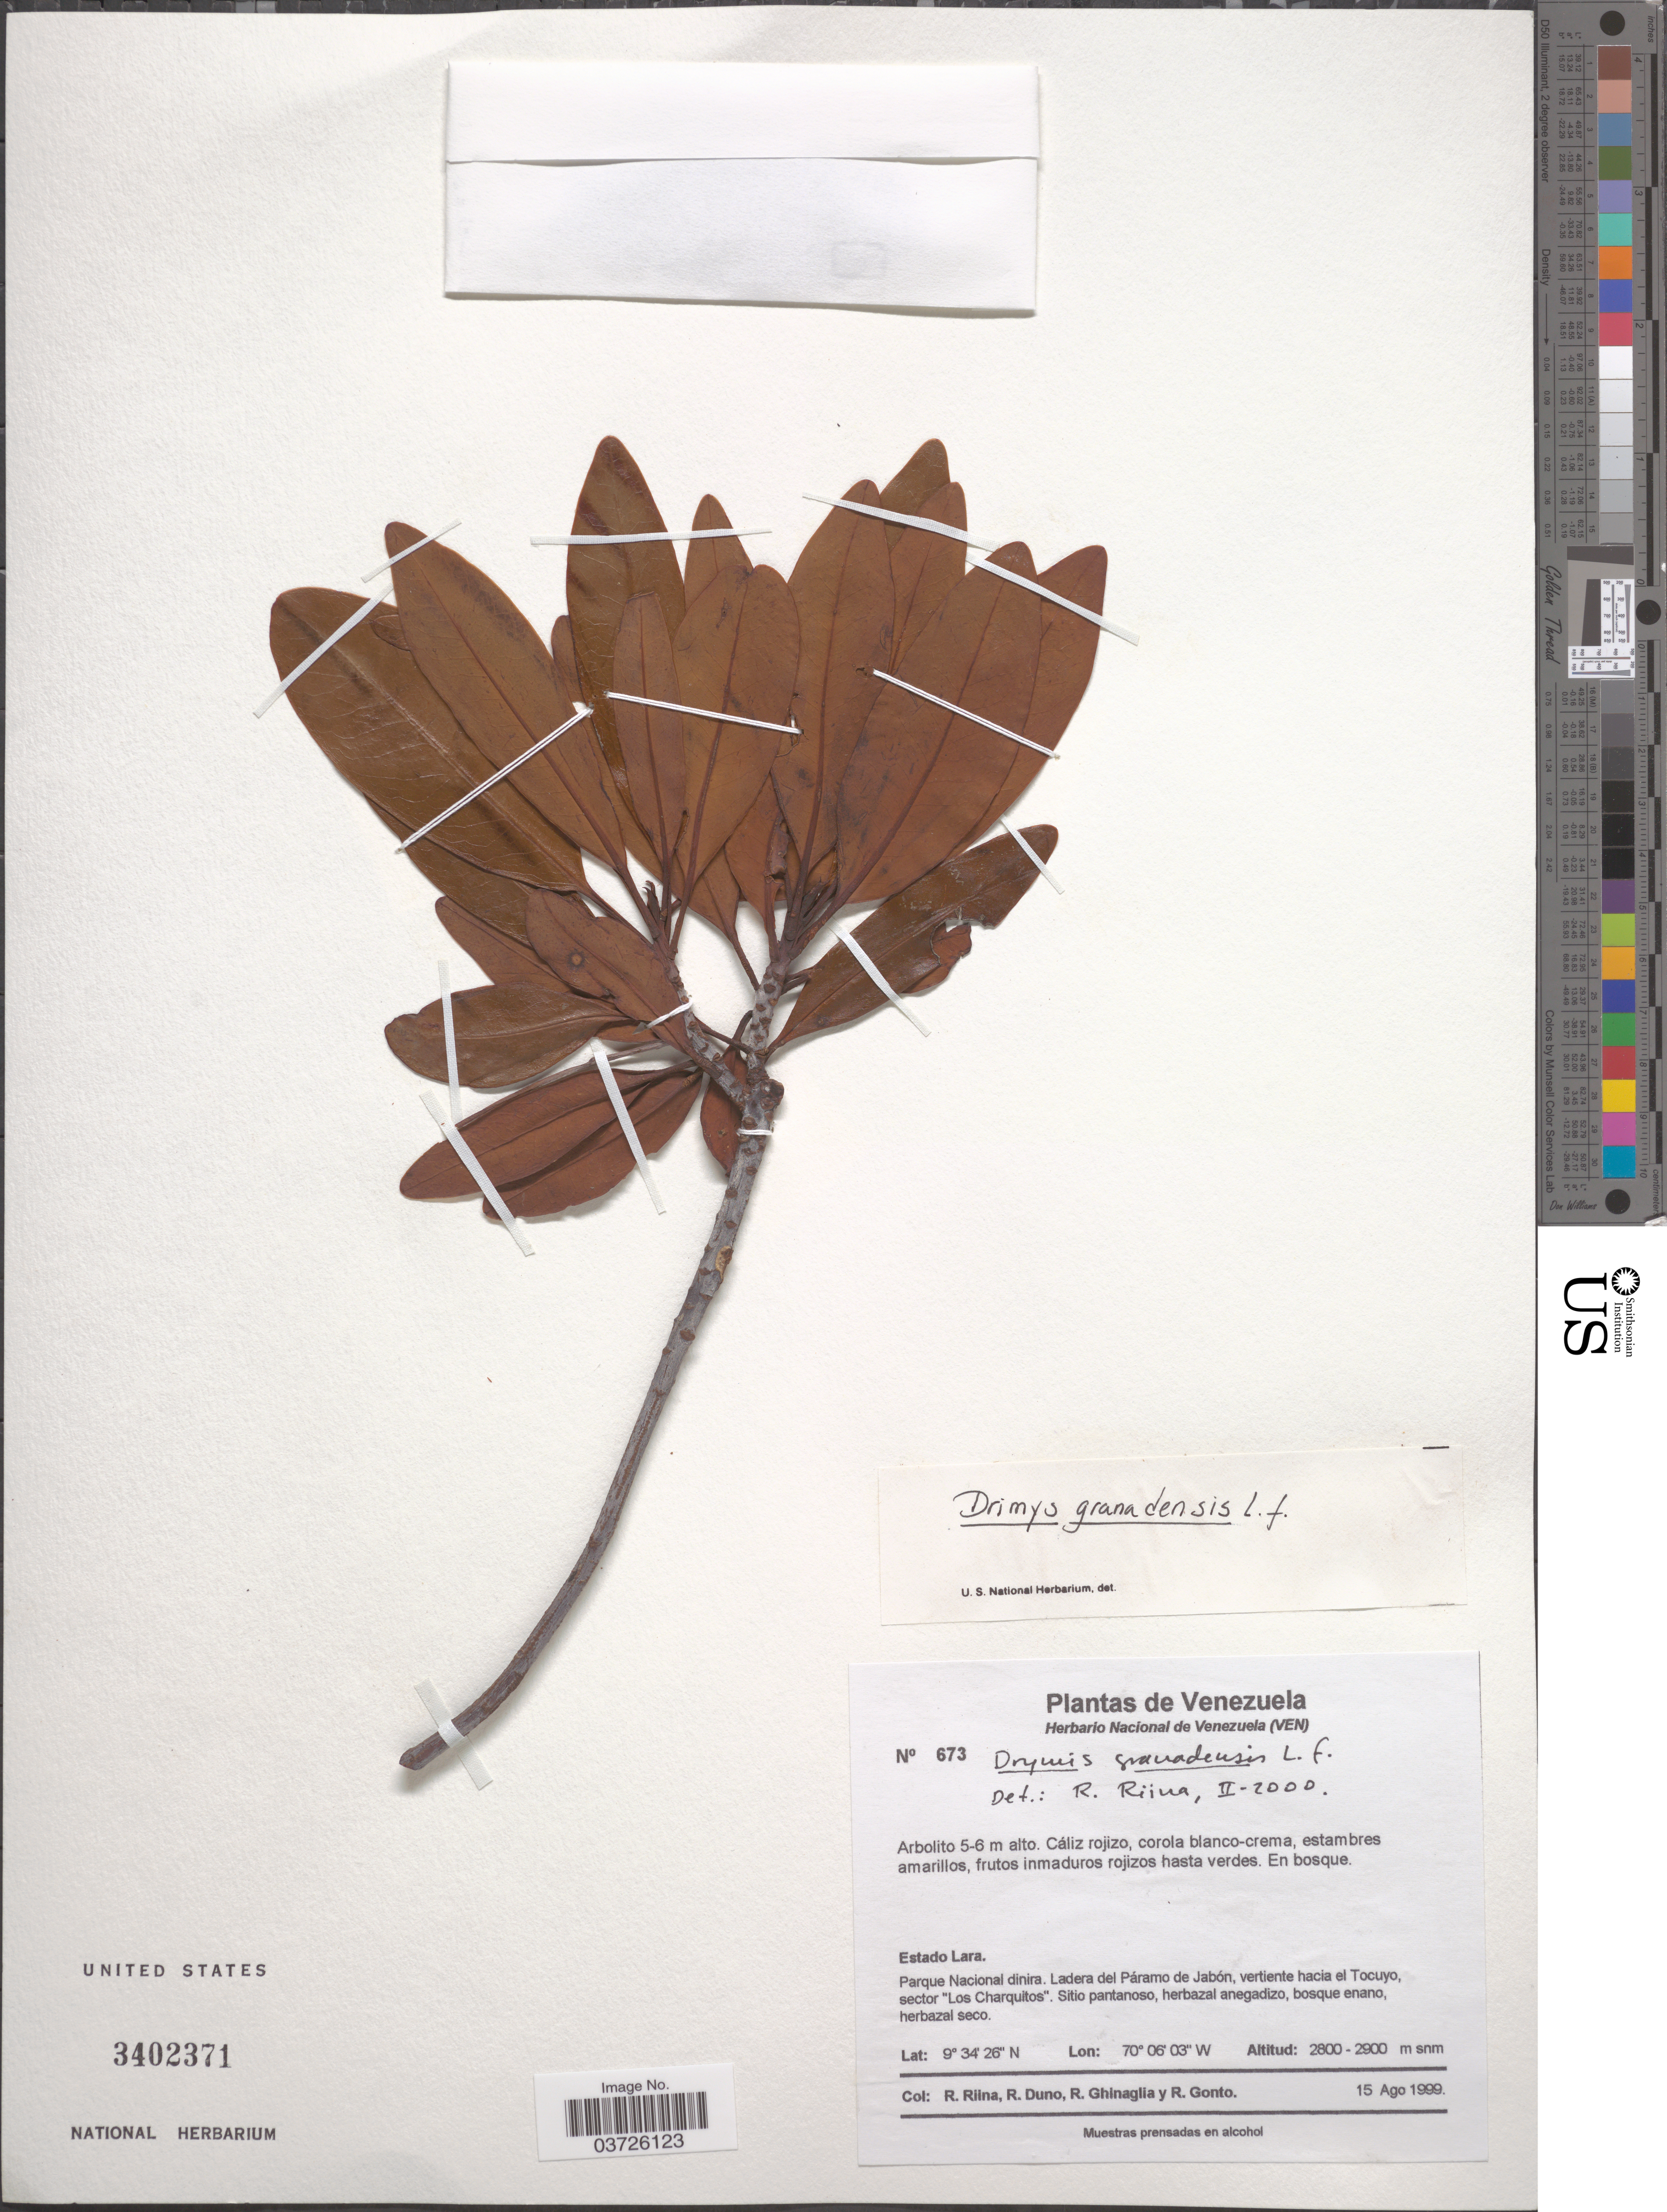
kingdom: Plantae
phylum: Tracheophyta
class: Magnoliopsida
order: Canellales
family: Winteraceae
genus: Drimys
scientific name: Drimys granadensis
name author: L. f.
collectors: R. Riina, R. Duno, R. Ghinaglia & R. Gonto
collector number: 673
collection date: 1999-08-15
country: Venezuela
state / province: Lara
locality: Parque Nacional dinira. Ladera del Páramo de Jabón, vertiente hacia el Tocuyo, sector "Los Charquitos".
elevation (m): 2800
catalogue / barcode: US 3402371